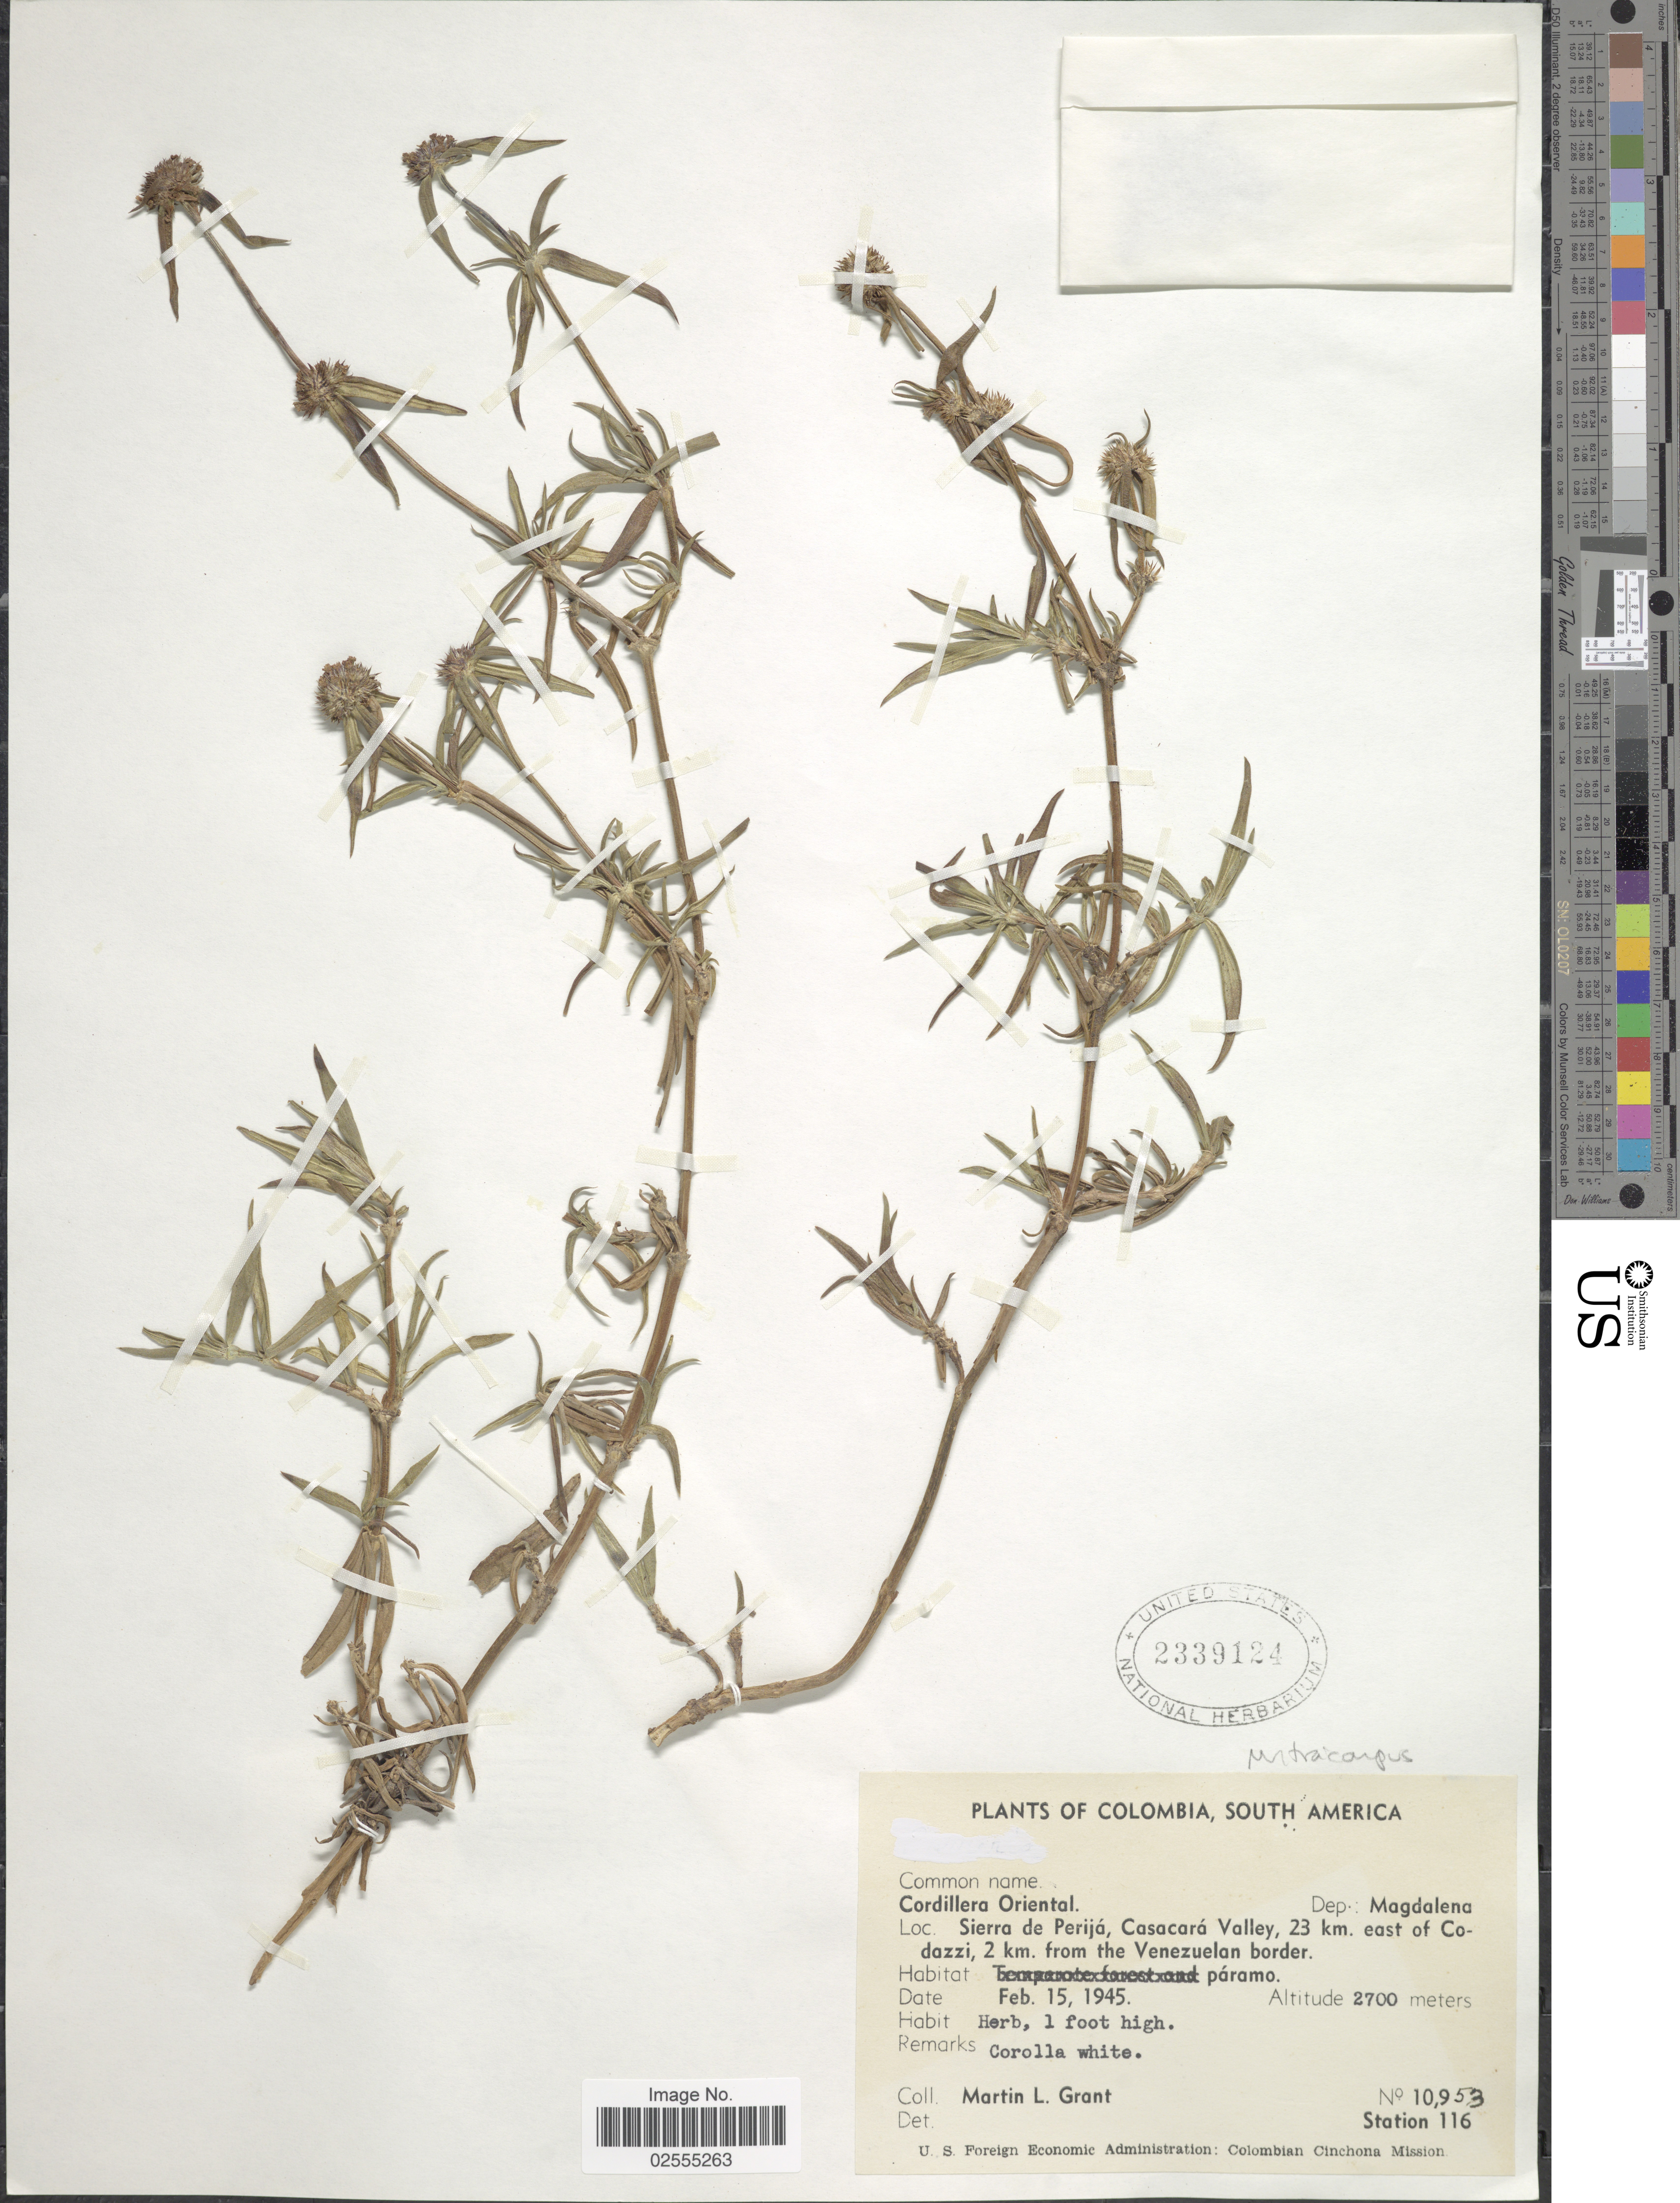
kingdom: Plantae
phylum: Tracheophyta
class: Magnoliopsida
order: Gentianales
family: Rubiaceae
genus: Mitracarpus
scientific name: Mitracarpus sp.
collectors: M. L. Grant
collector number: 10953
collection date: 1945-02-15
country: Colombia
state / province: Magdalena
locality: Cordillera Oriental. Sierra de Perija, Casacara Valley, 23 km east of Codazzi, 2 km from the Venezuelan border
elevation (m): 2700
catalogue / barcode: US 2339124